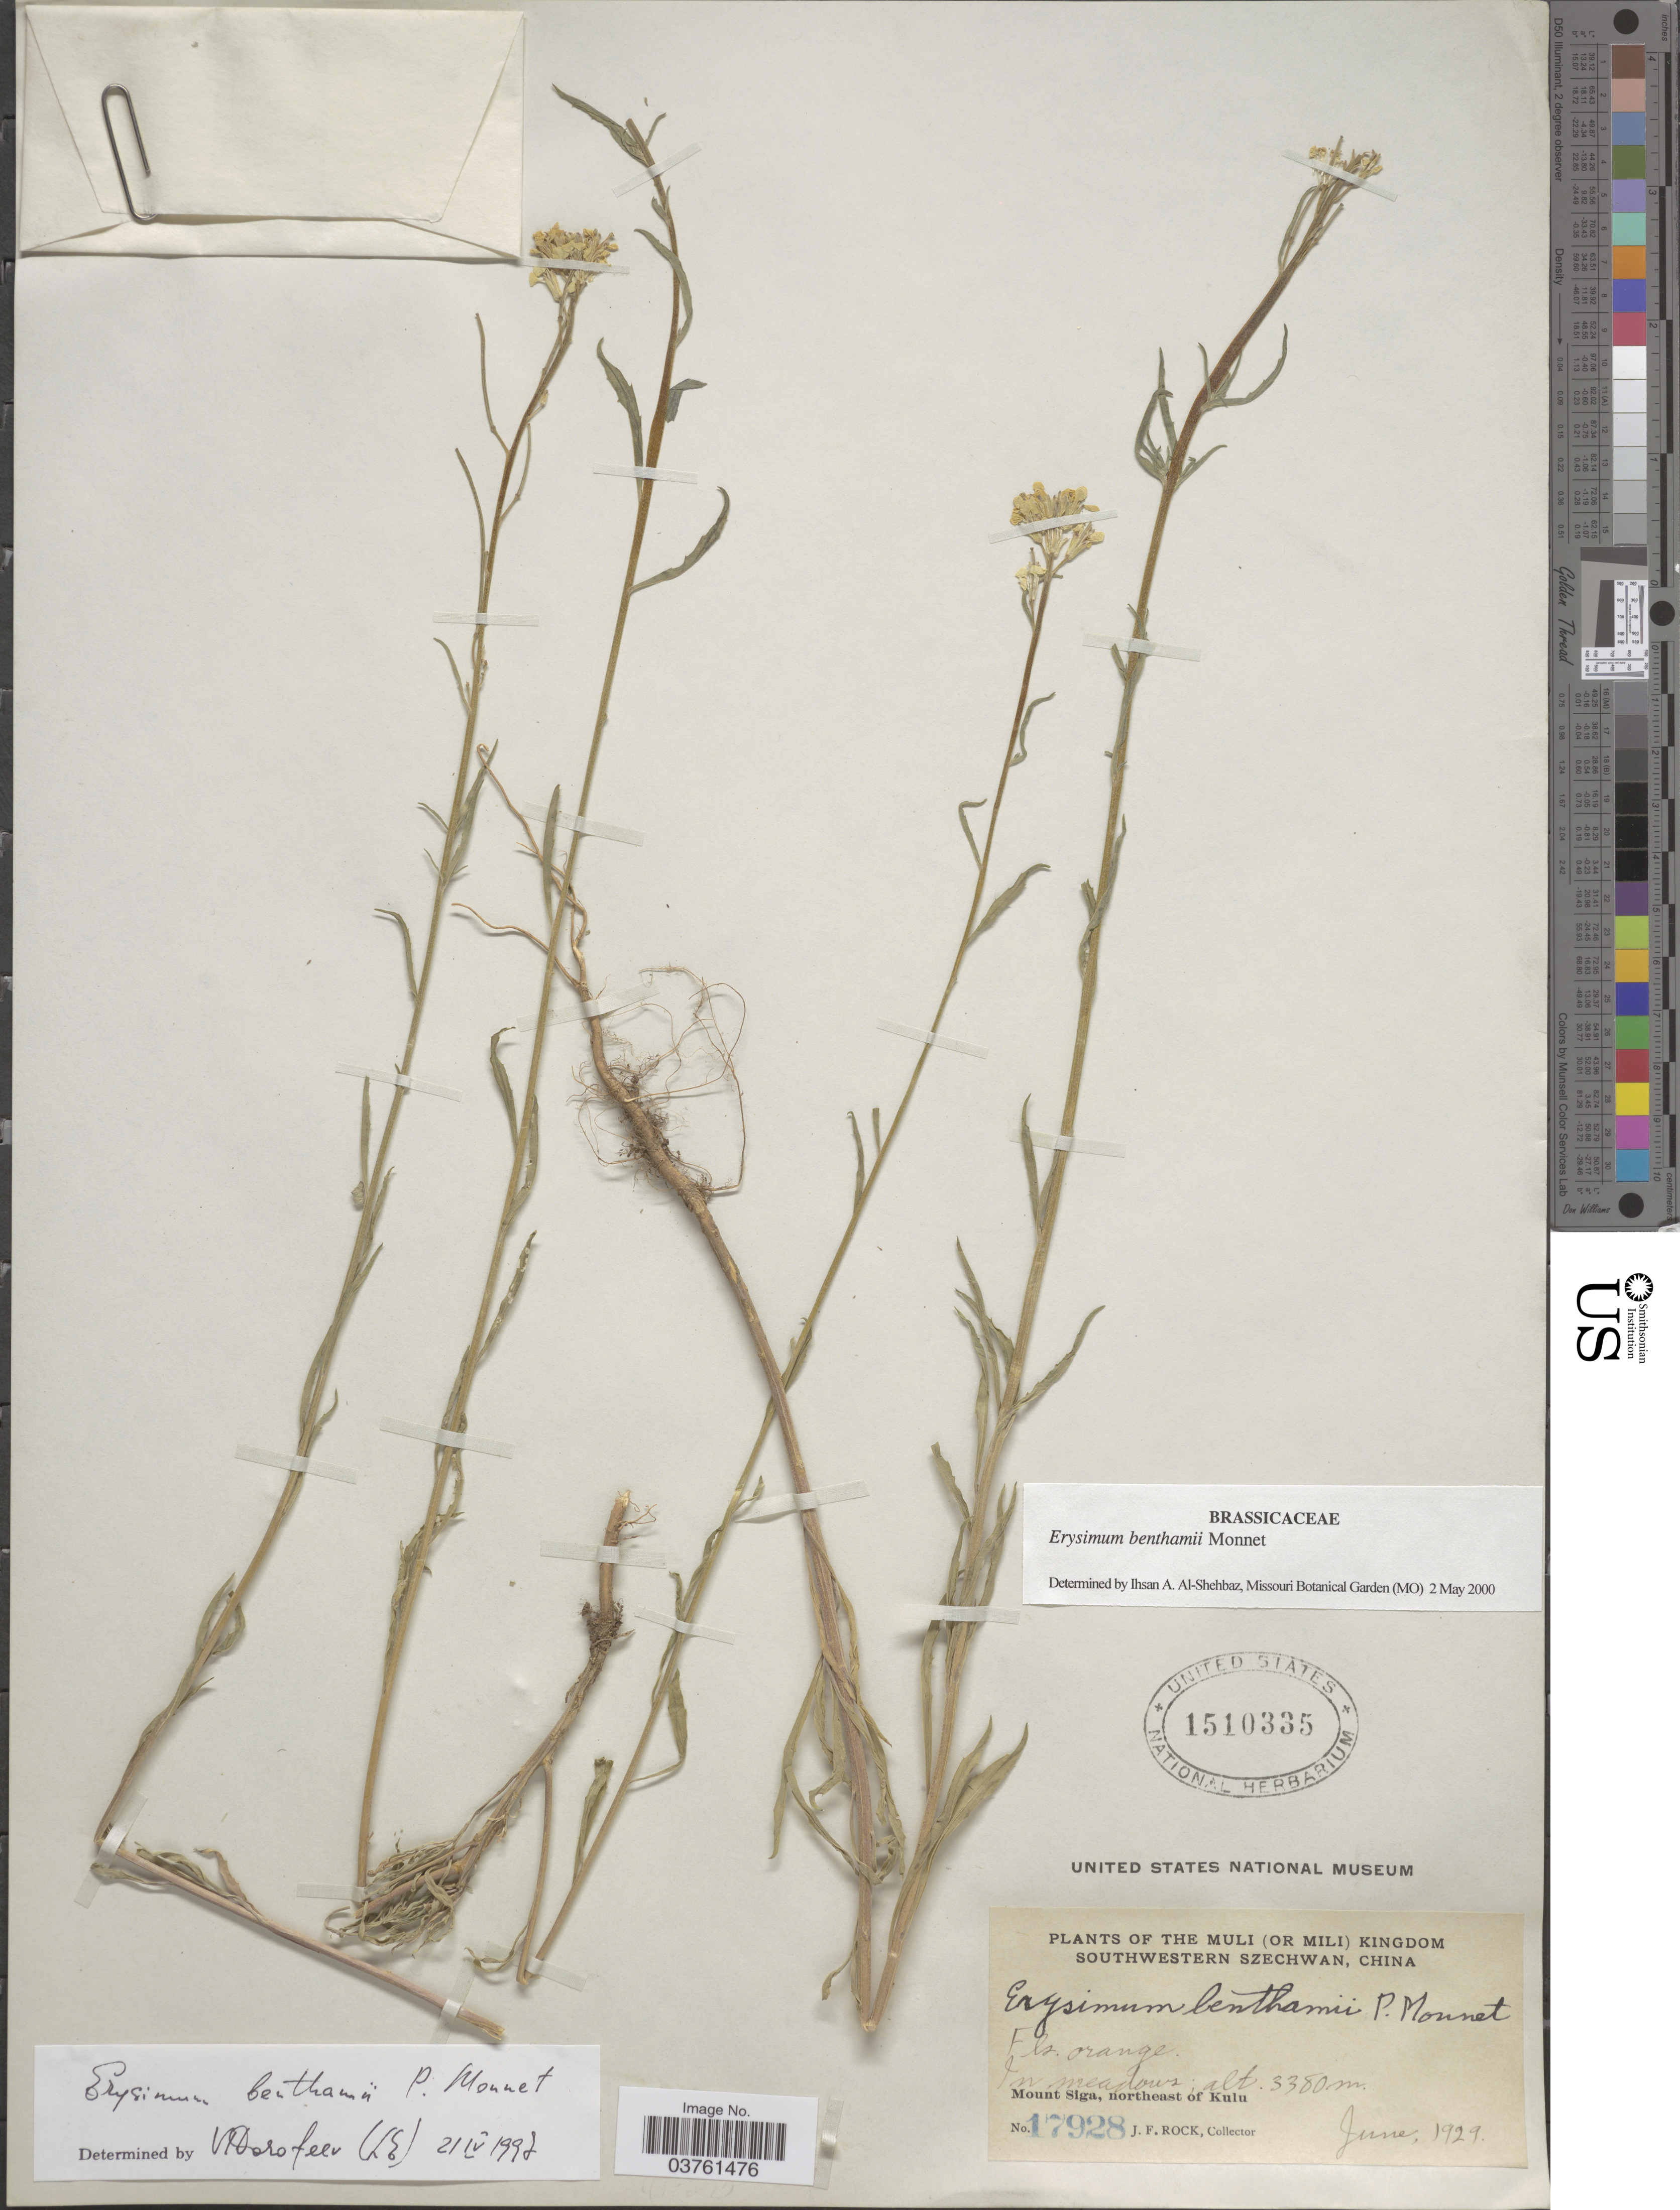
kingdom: Plantae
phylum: Tracheophyta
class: Magnoliopsida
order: Brassicales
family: Brassicaceae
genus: Erysimum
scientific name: Erysimum benthamii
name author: Monnet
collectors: J. Rock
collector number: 17928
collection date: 1929-06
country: China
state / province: Sichuan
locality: The Muli (or Mili) Kingdom. Southwestern Szechwan. Mount Siga, northeast of Kulu.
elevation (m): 3380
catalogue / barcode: US 1510335